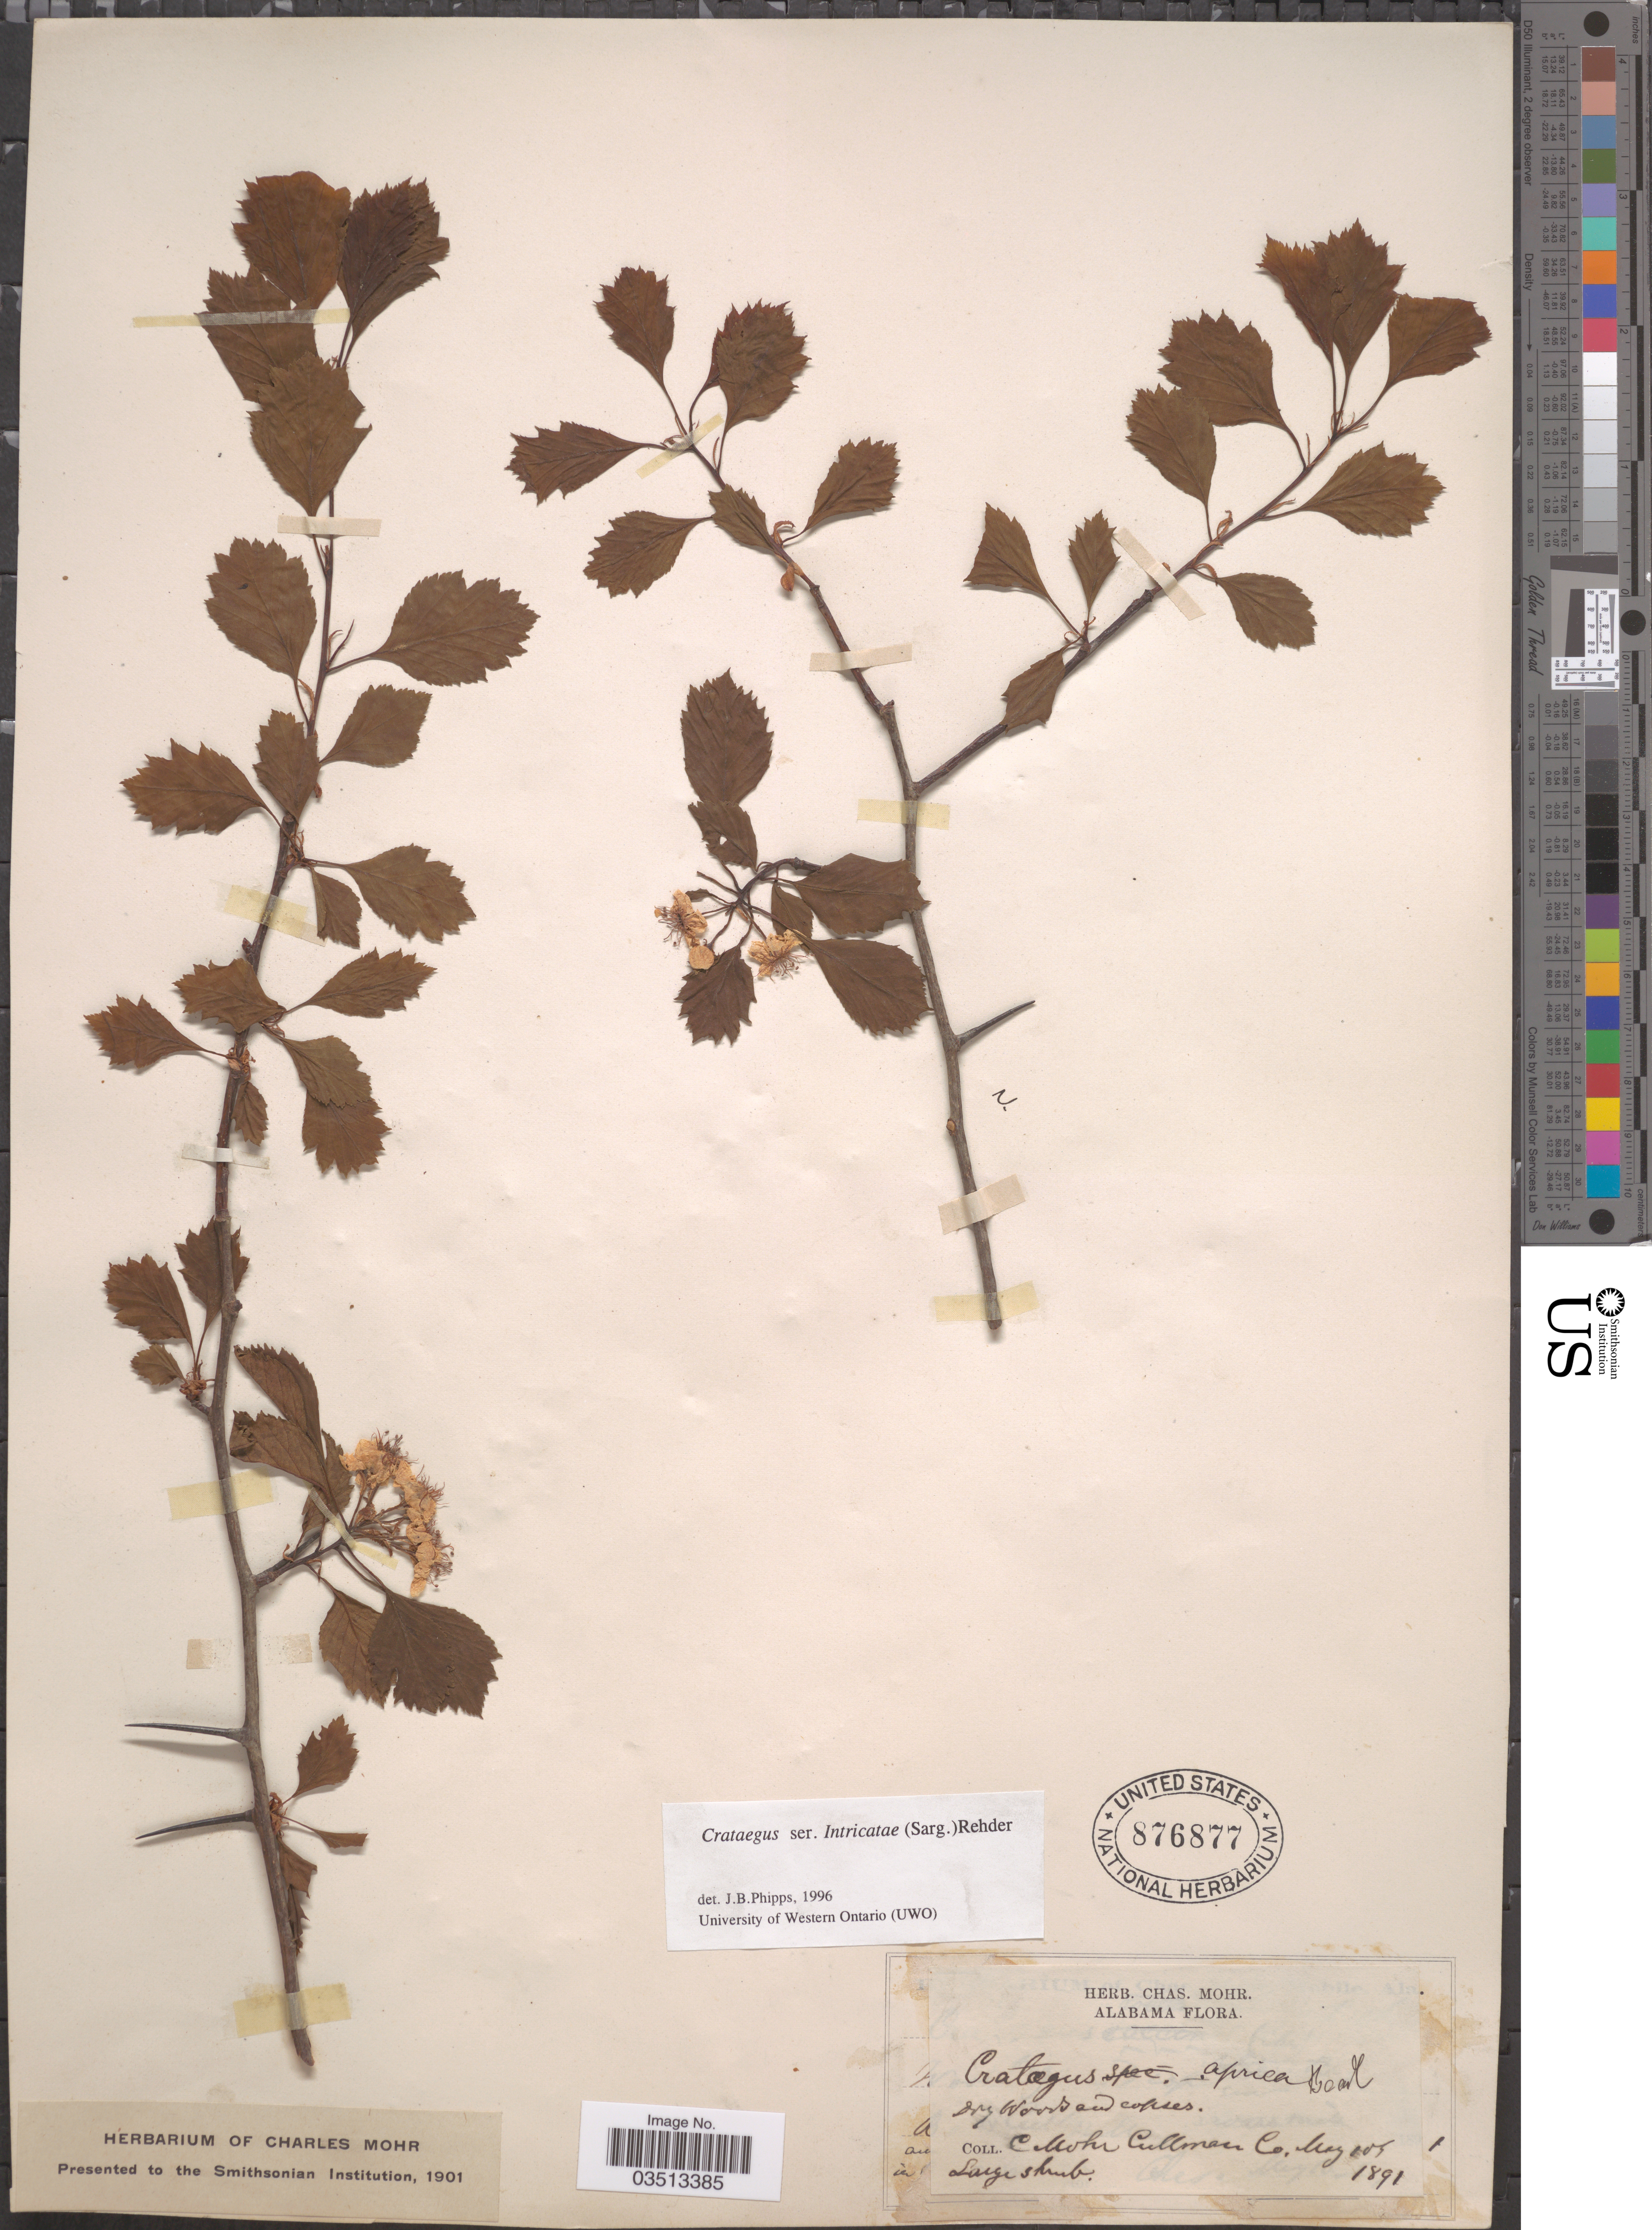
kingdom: Plantae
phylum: Tracheophyta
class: Magnoliopsida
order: Rosales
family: Rosaceae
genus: Crataegus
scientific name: Crataegus aprica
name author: Beadle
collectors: Mohr, C. T. (herbarium)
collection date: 1891-05-10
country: United States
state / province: Alabama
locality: Cullman Co.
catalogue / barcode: US 876877